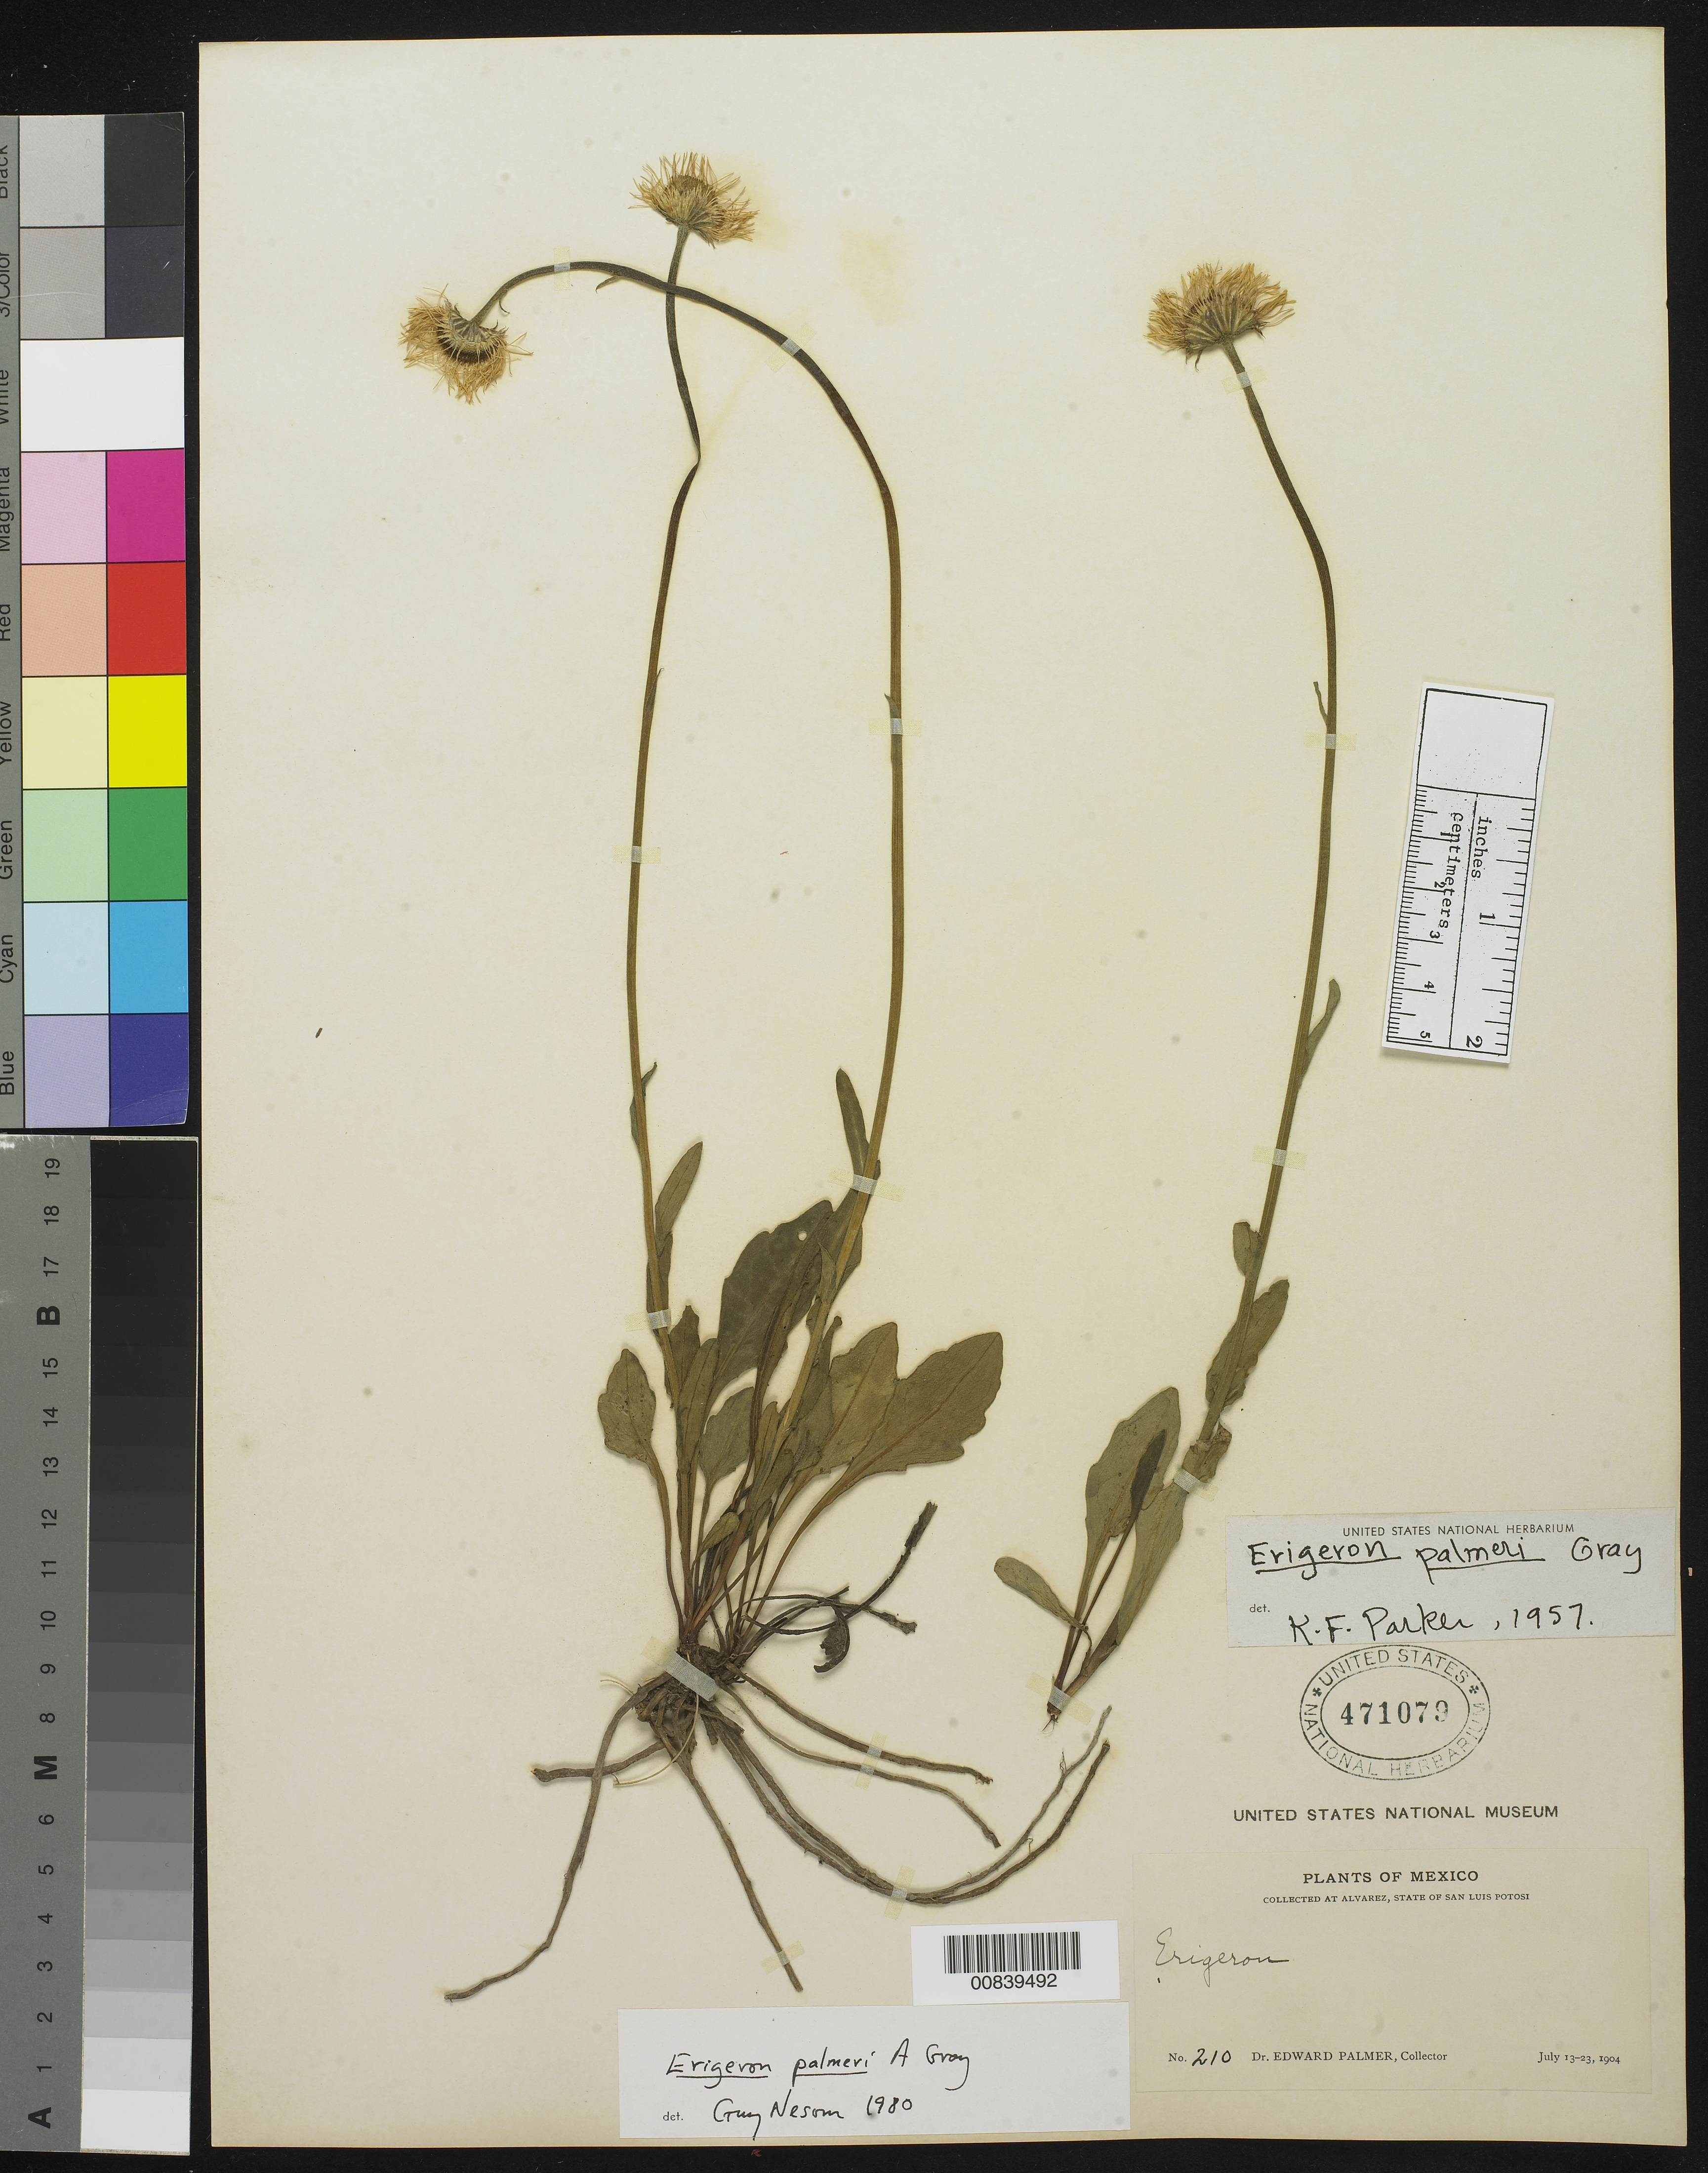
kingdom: Plantae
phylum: Tracheophyta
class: Magnoliopsida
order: Asterales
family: Asteraceae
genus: Erigeron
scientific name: Erigeron palmeri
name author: A. Gray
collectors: E. Palmer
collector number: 210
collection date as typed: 13 Jul 1904 to 23 Jul 1904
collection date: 1904-07-13/1904-07-23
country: Mexico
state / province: San Luis Potosí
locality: Alvarez, San Luis Potosí.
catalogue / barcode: US 471079